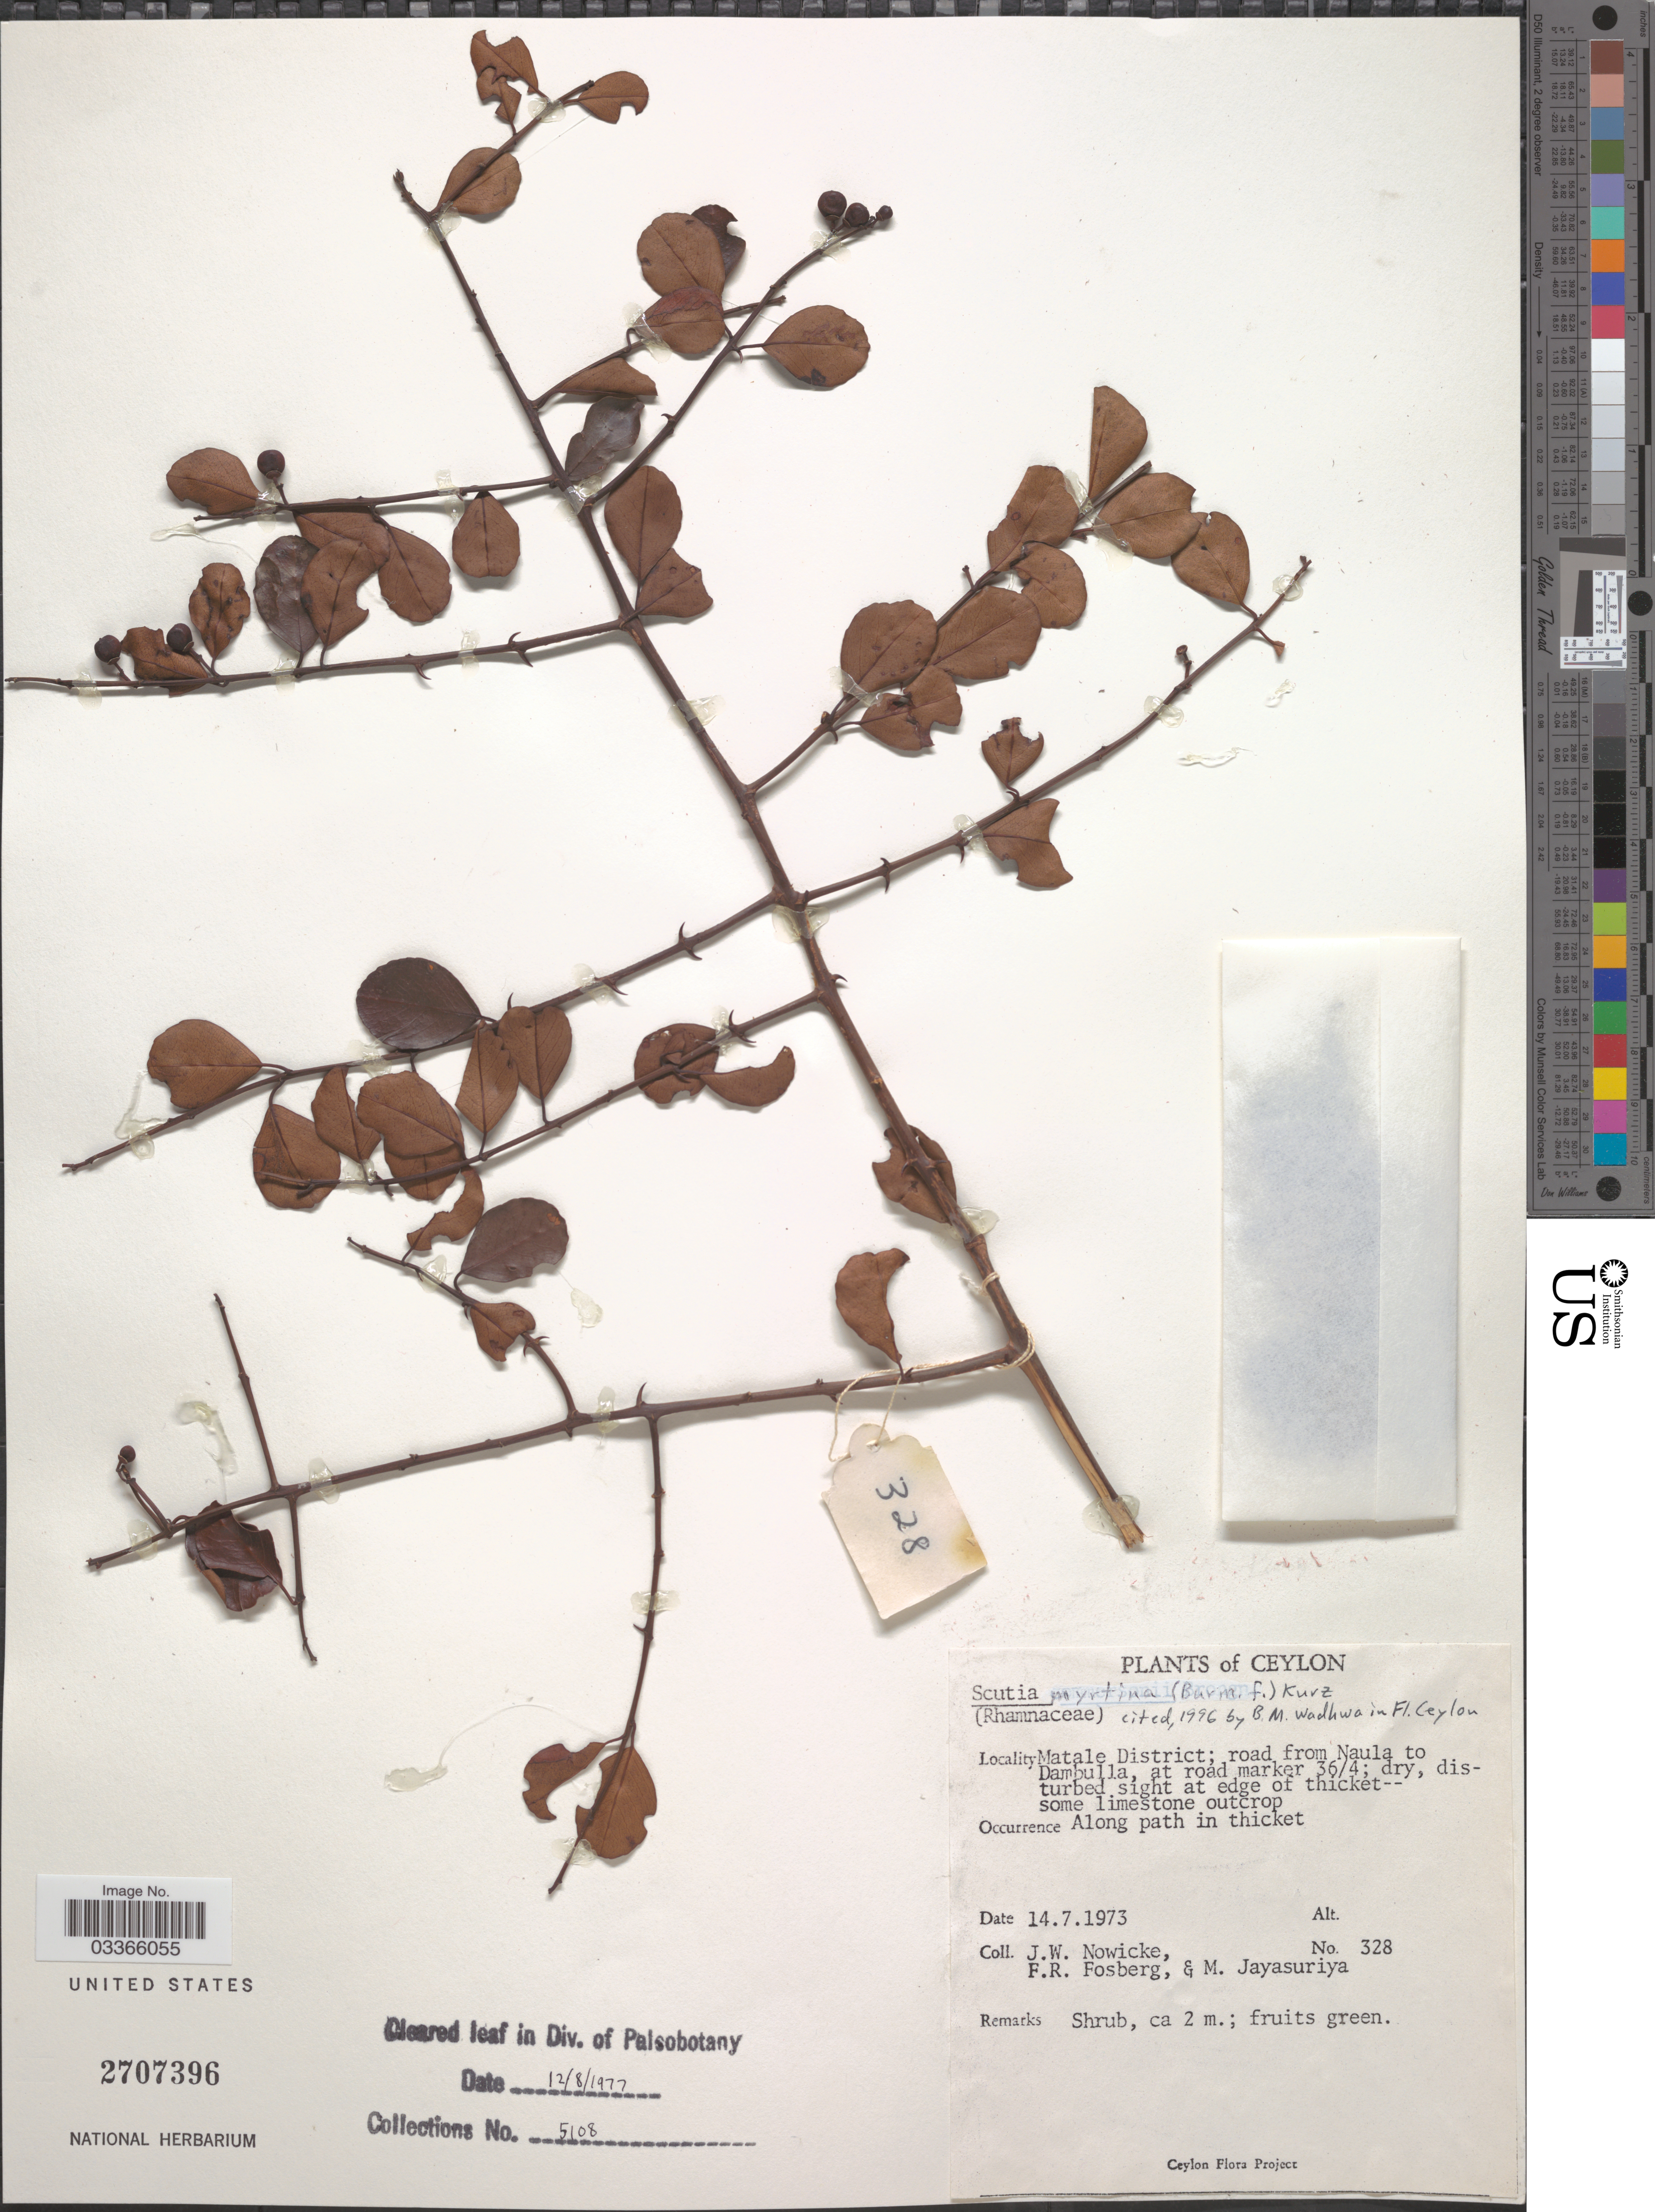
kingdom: Plantae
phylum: Tracheophyta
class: Magnoliopsida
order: Rosales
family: Rhamnaceae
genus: Scutia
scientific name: Scutia myrtina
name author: (Burm. f.) Kurz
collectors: J. W. Nowicke, F. R. Fosberg & M. Jayasuriya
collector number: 328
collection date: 1973-07-14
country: Sri Lanka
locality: Ceylon, Matale District; road from Naula to Dambulla, at road marker 36/4.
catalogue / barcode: US 2707396